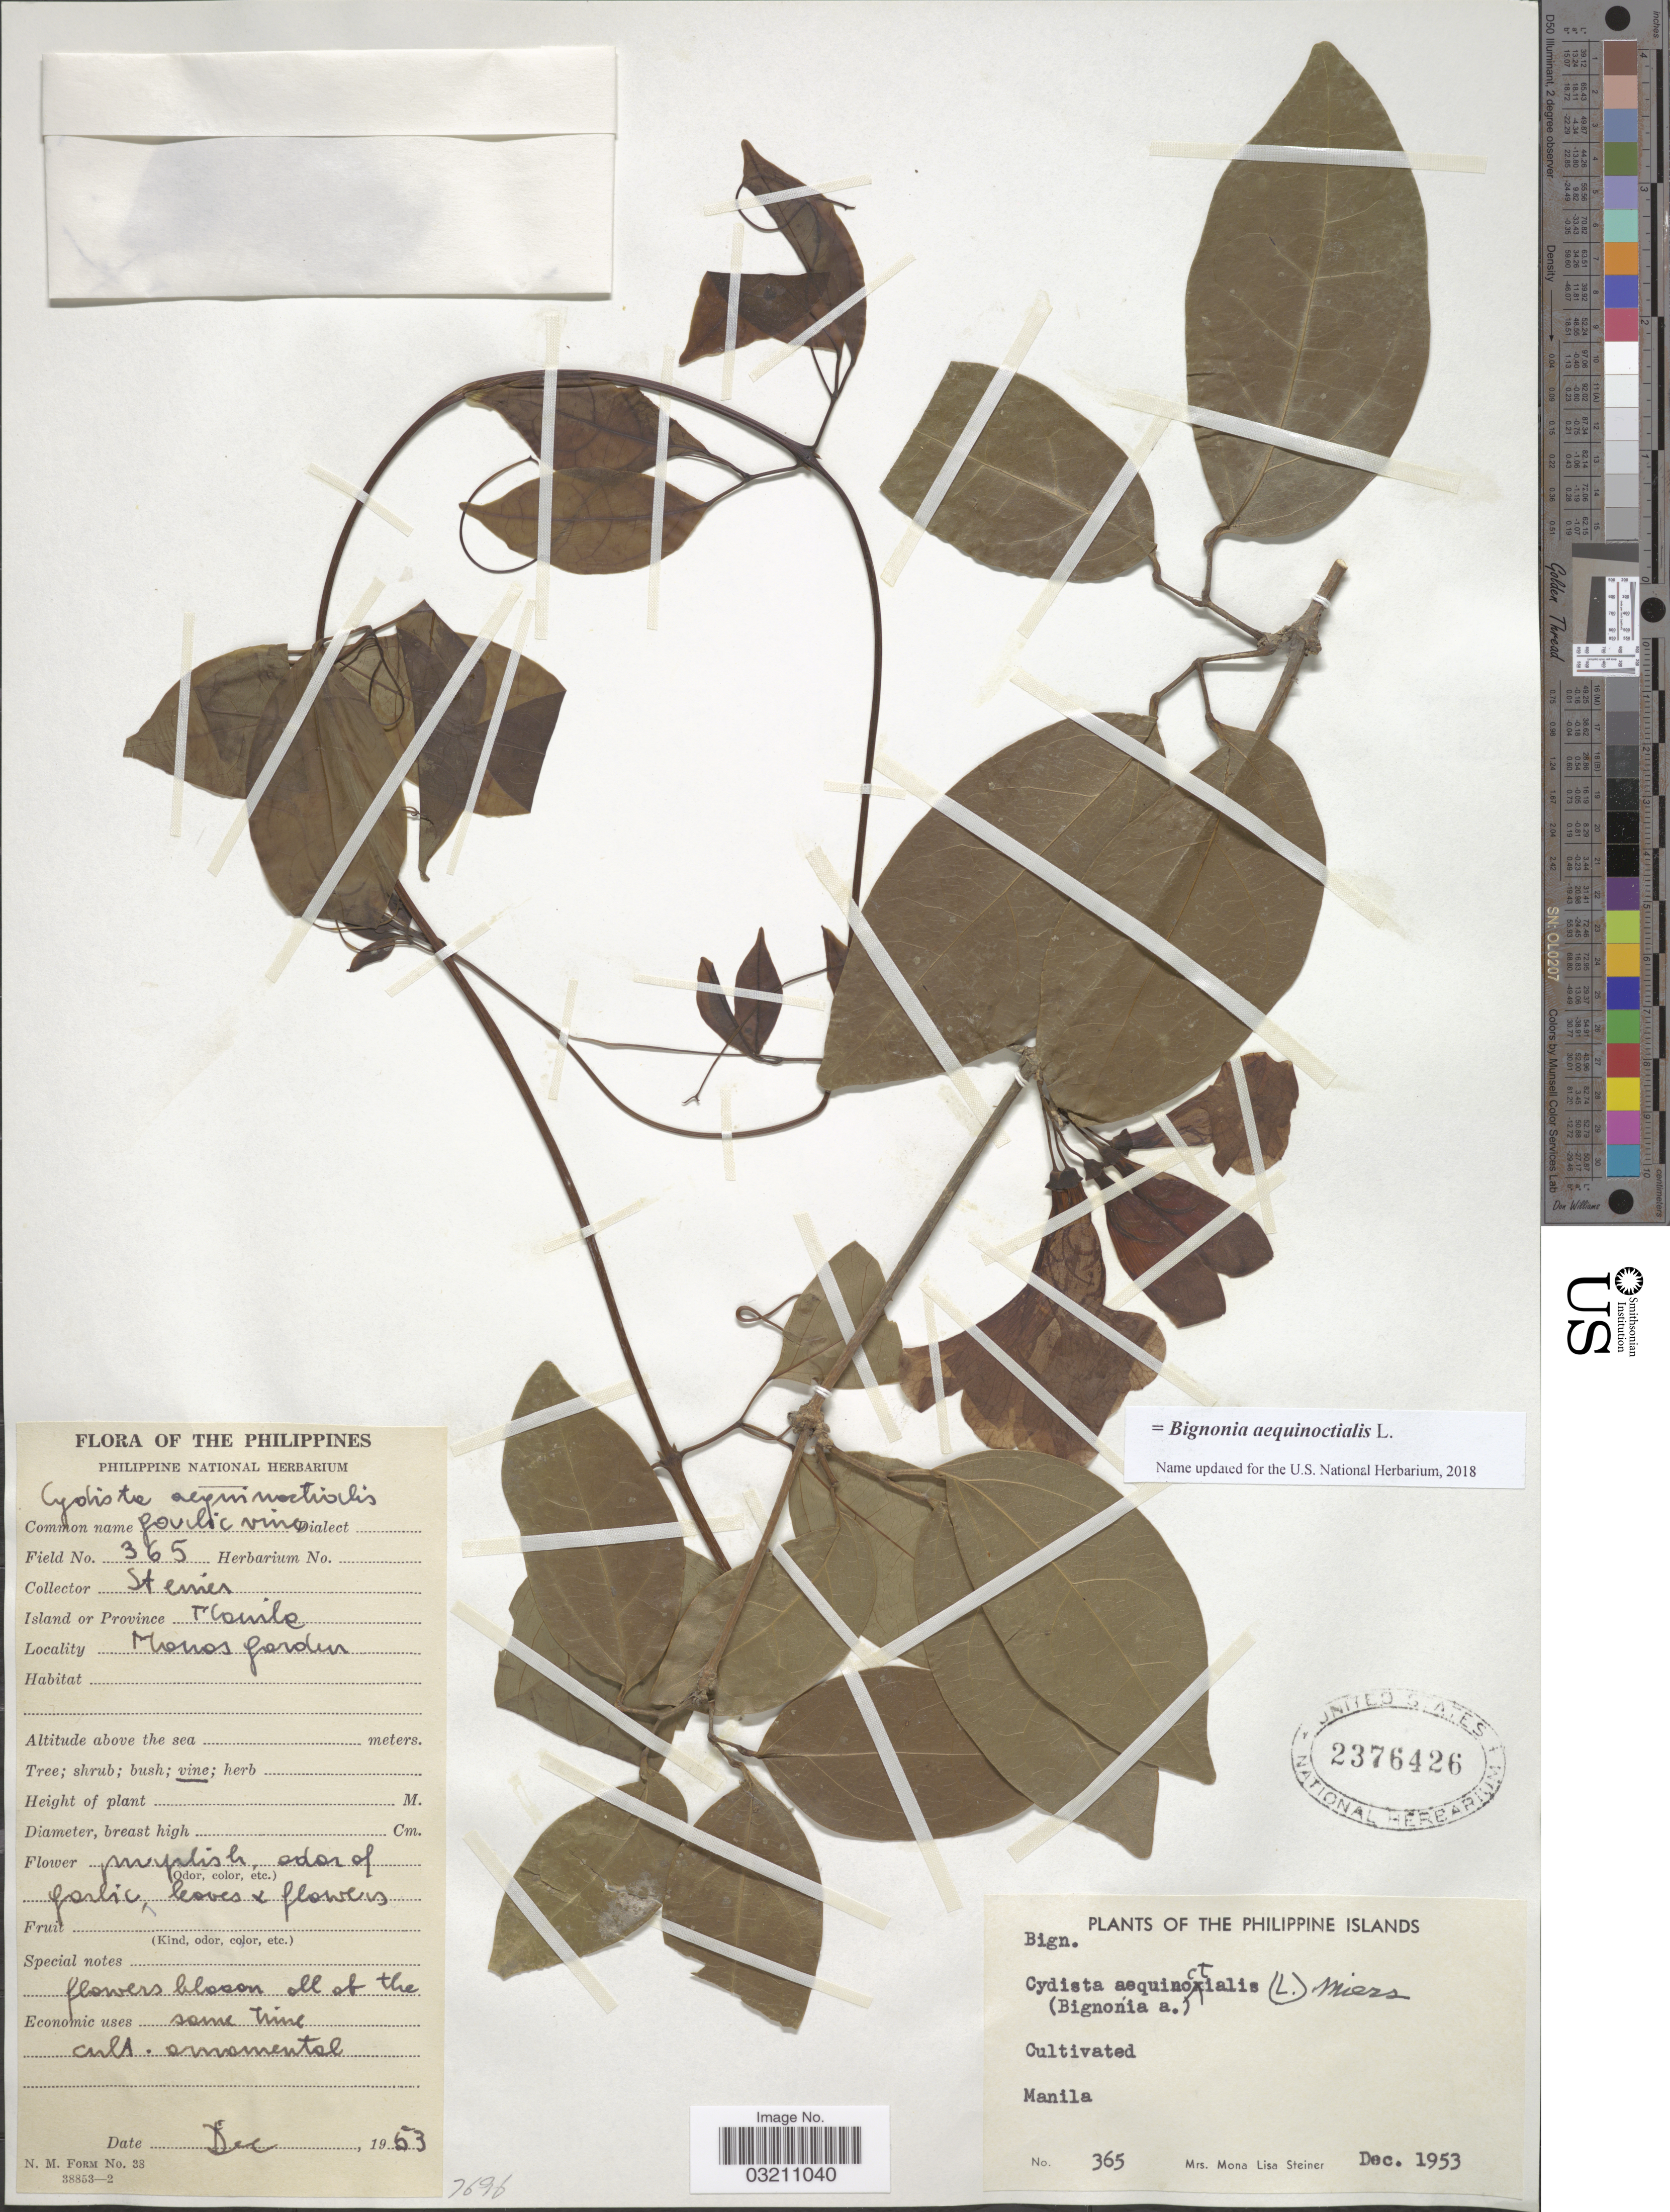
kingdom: Plantae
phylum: Tracheophyta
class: Magnoliopsida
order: Lamiales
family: Bignoniaceae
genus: Bignonia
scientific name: Bignonia aequinoctialis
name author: L.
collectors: M. Steiner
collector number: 365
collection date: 1953-12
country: Philippines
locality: The Philippine Islands. Manila. Monos Garden.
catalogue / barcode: US 2376426